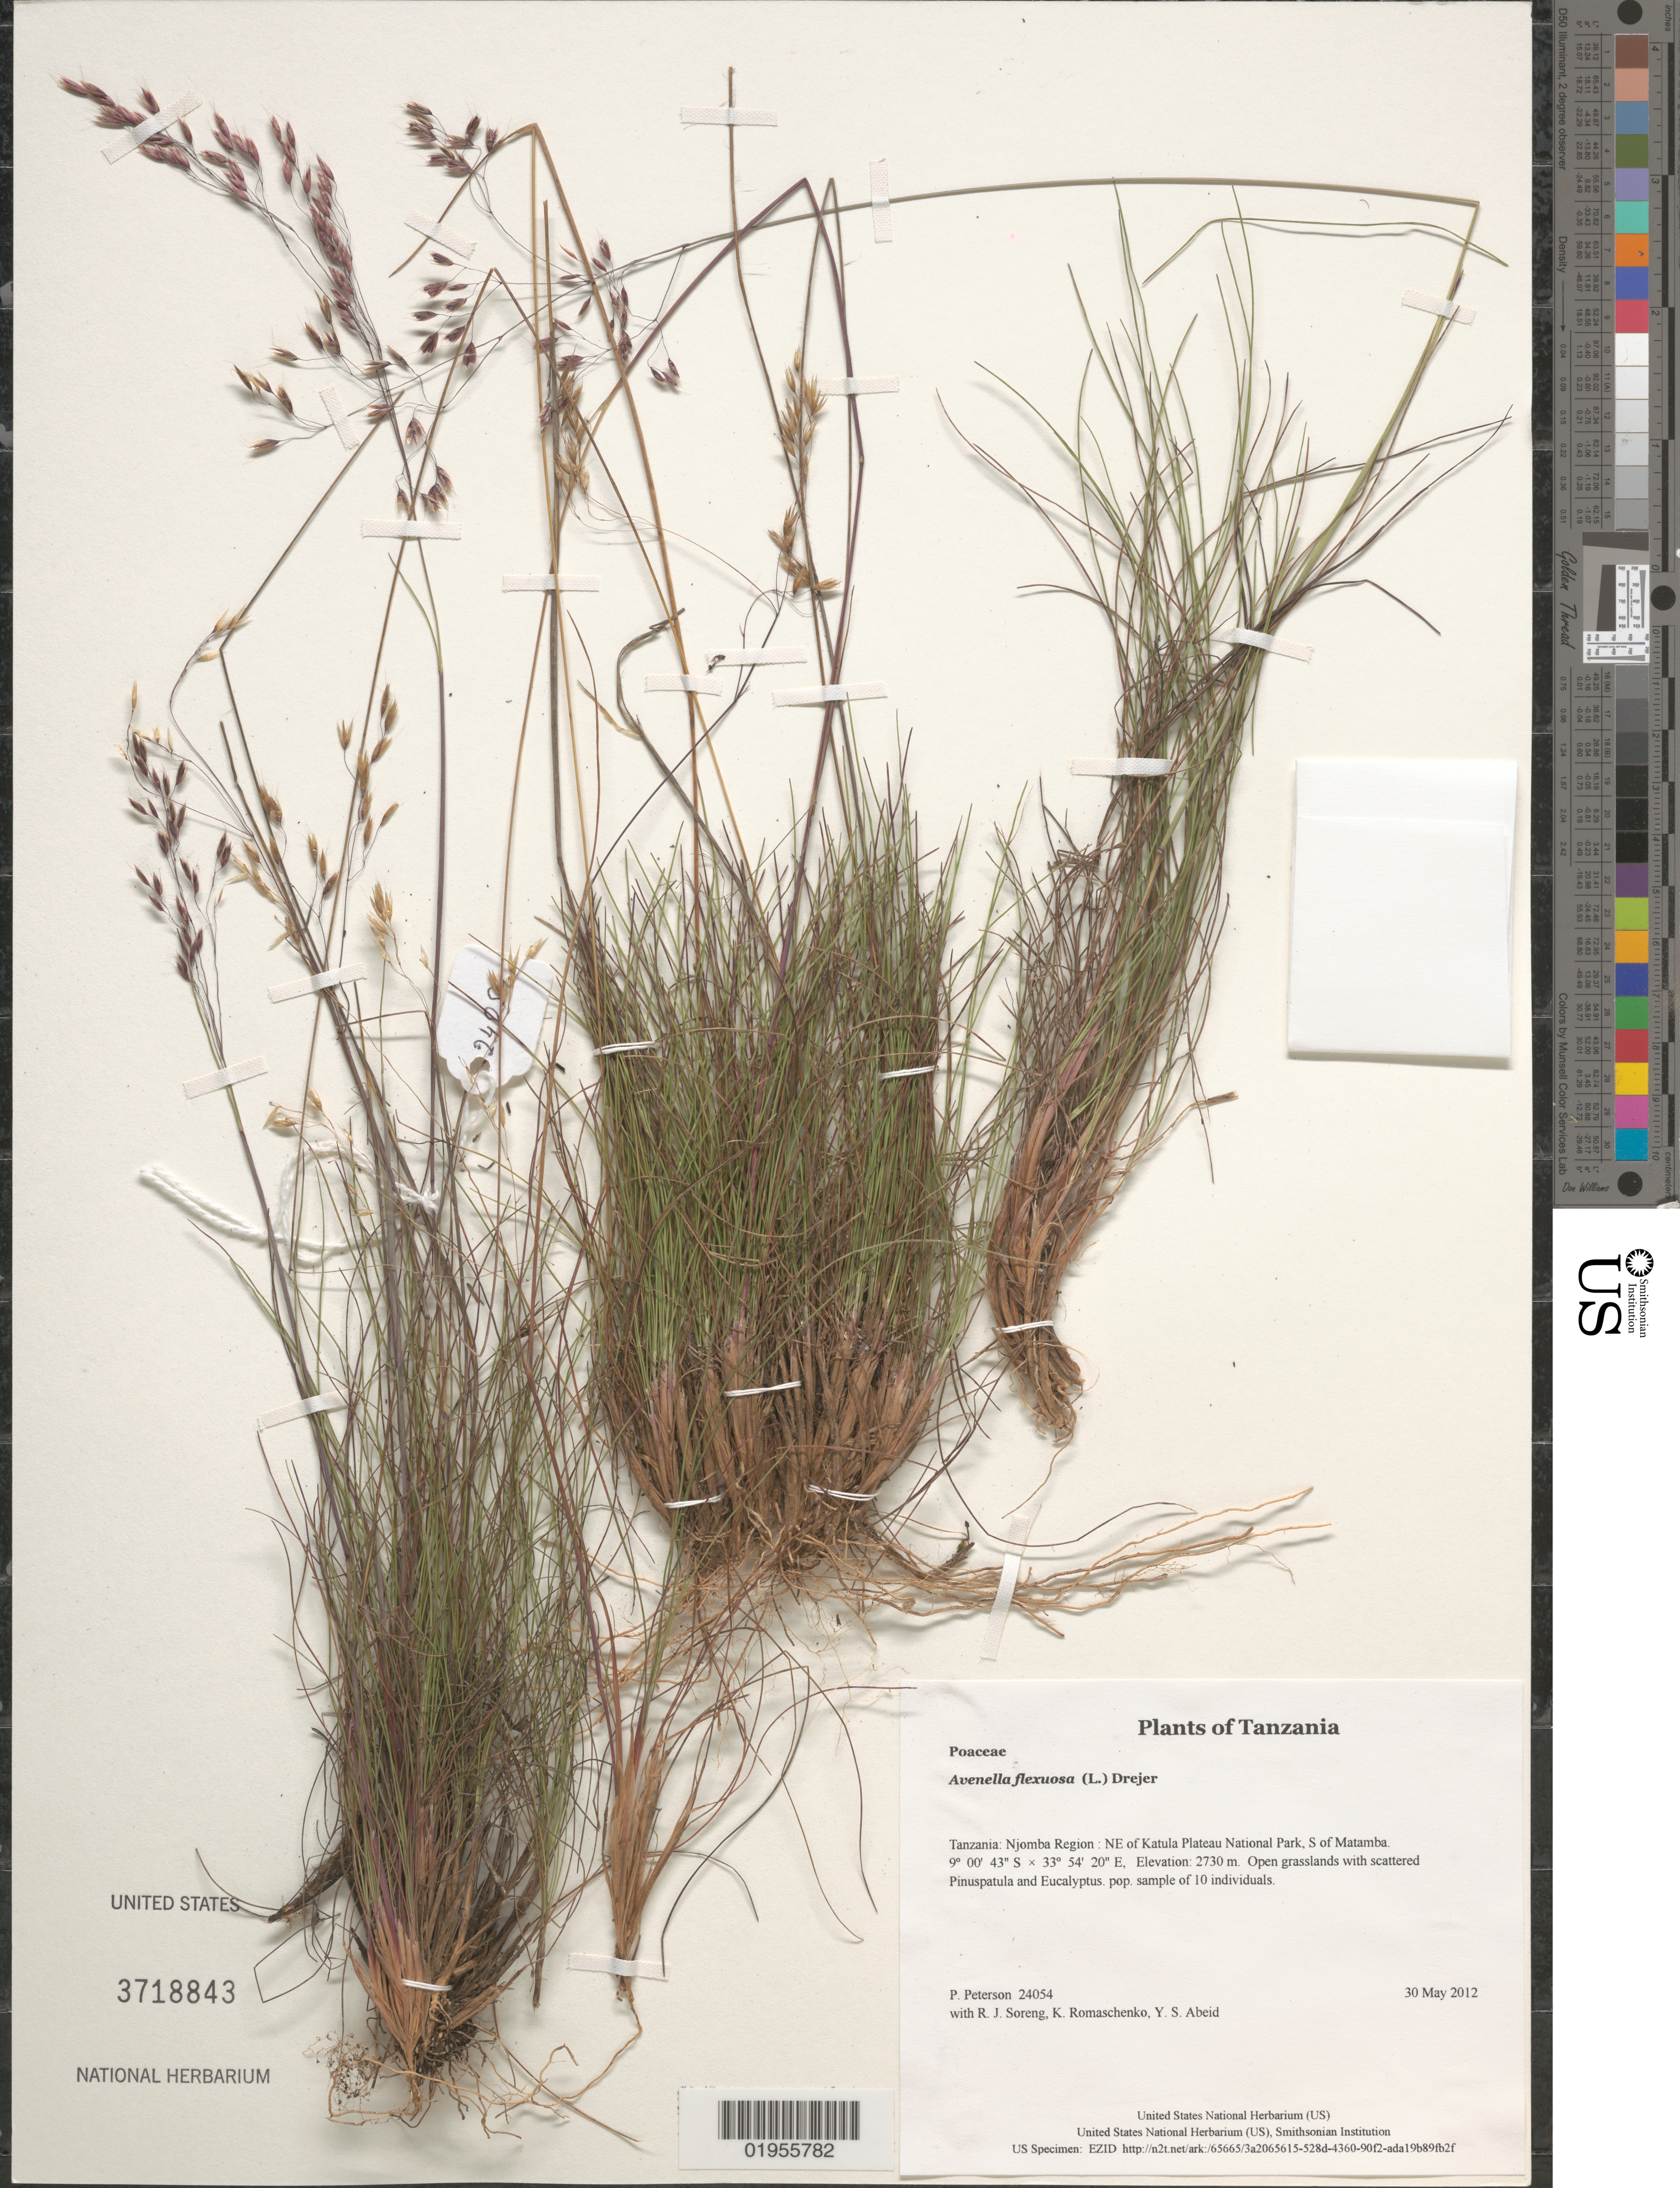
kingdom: Plantae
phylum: Tracheophyta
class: Liliopsida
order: Poales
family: Poaceae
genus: Avenella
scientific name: Avenella flexuosa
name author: (L.) Drejer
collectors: P. M. Peterson, R. J. Soreng, K. Romaschenko & Y. Abeid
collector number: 24054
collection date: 2012-05-30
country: Tanzania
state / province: Njombe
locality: NE of Katula Plateau National Park, S of Matamba.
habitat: Open grasslands with scattered Pinuspatula and Eucalyptus.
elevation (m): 2730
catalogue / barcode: US 3718843